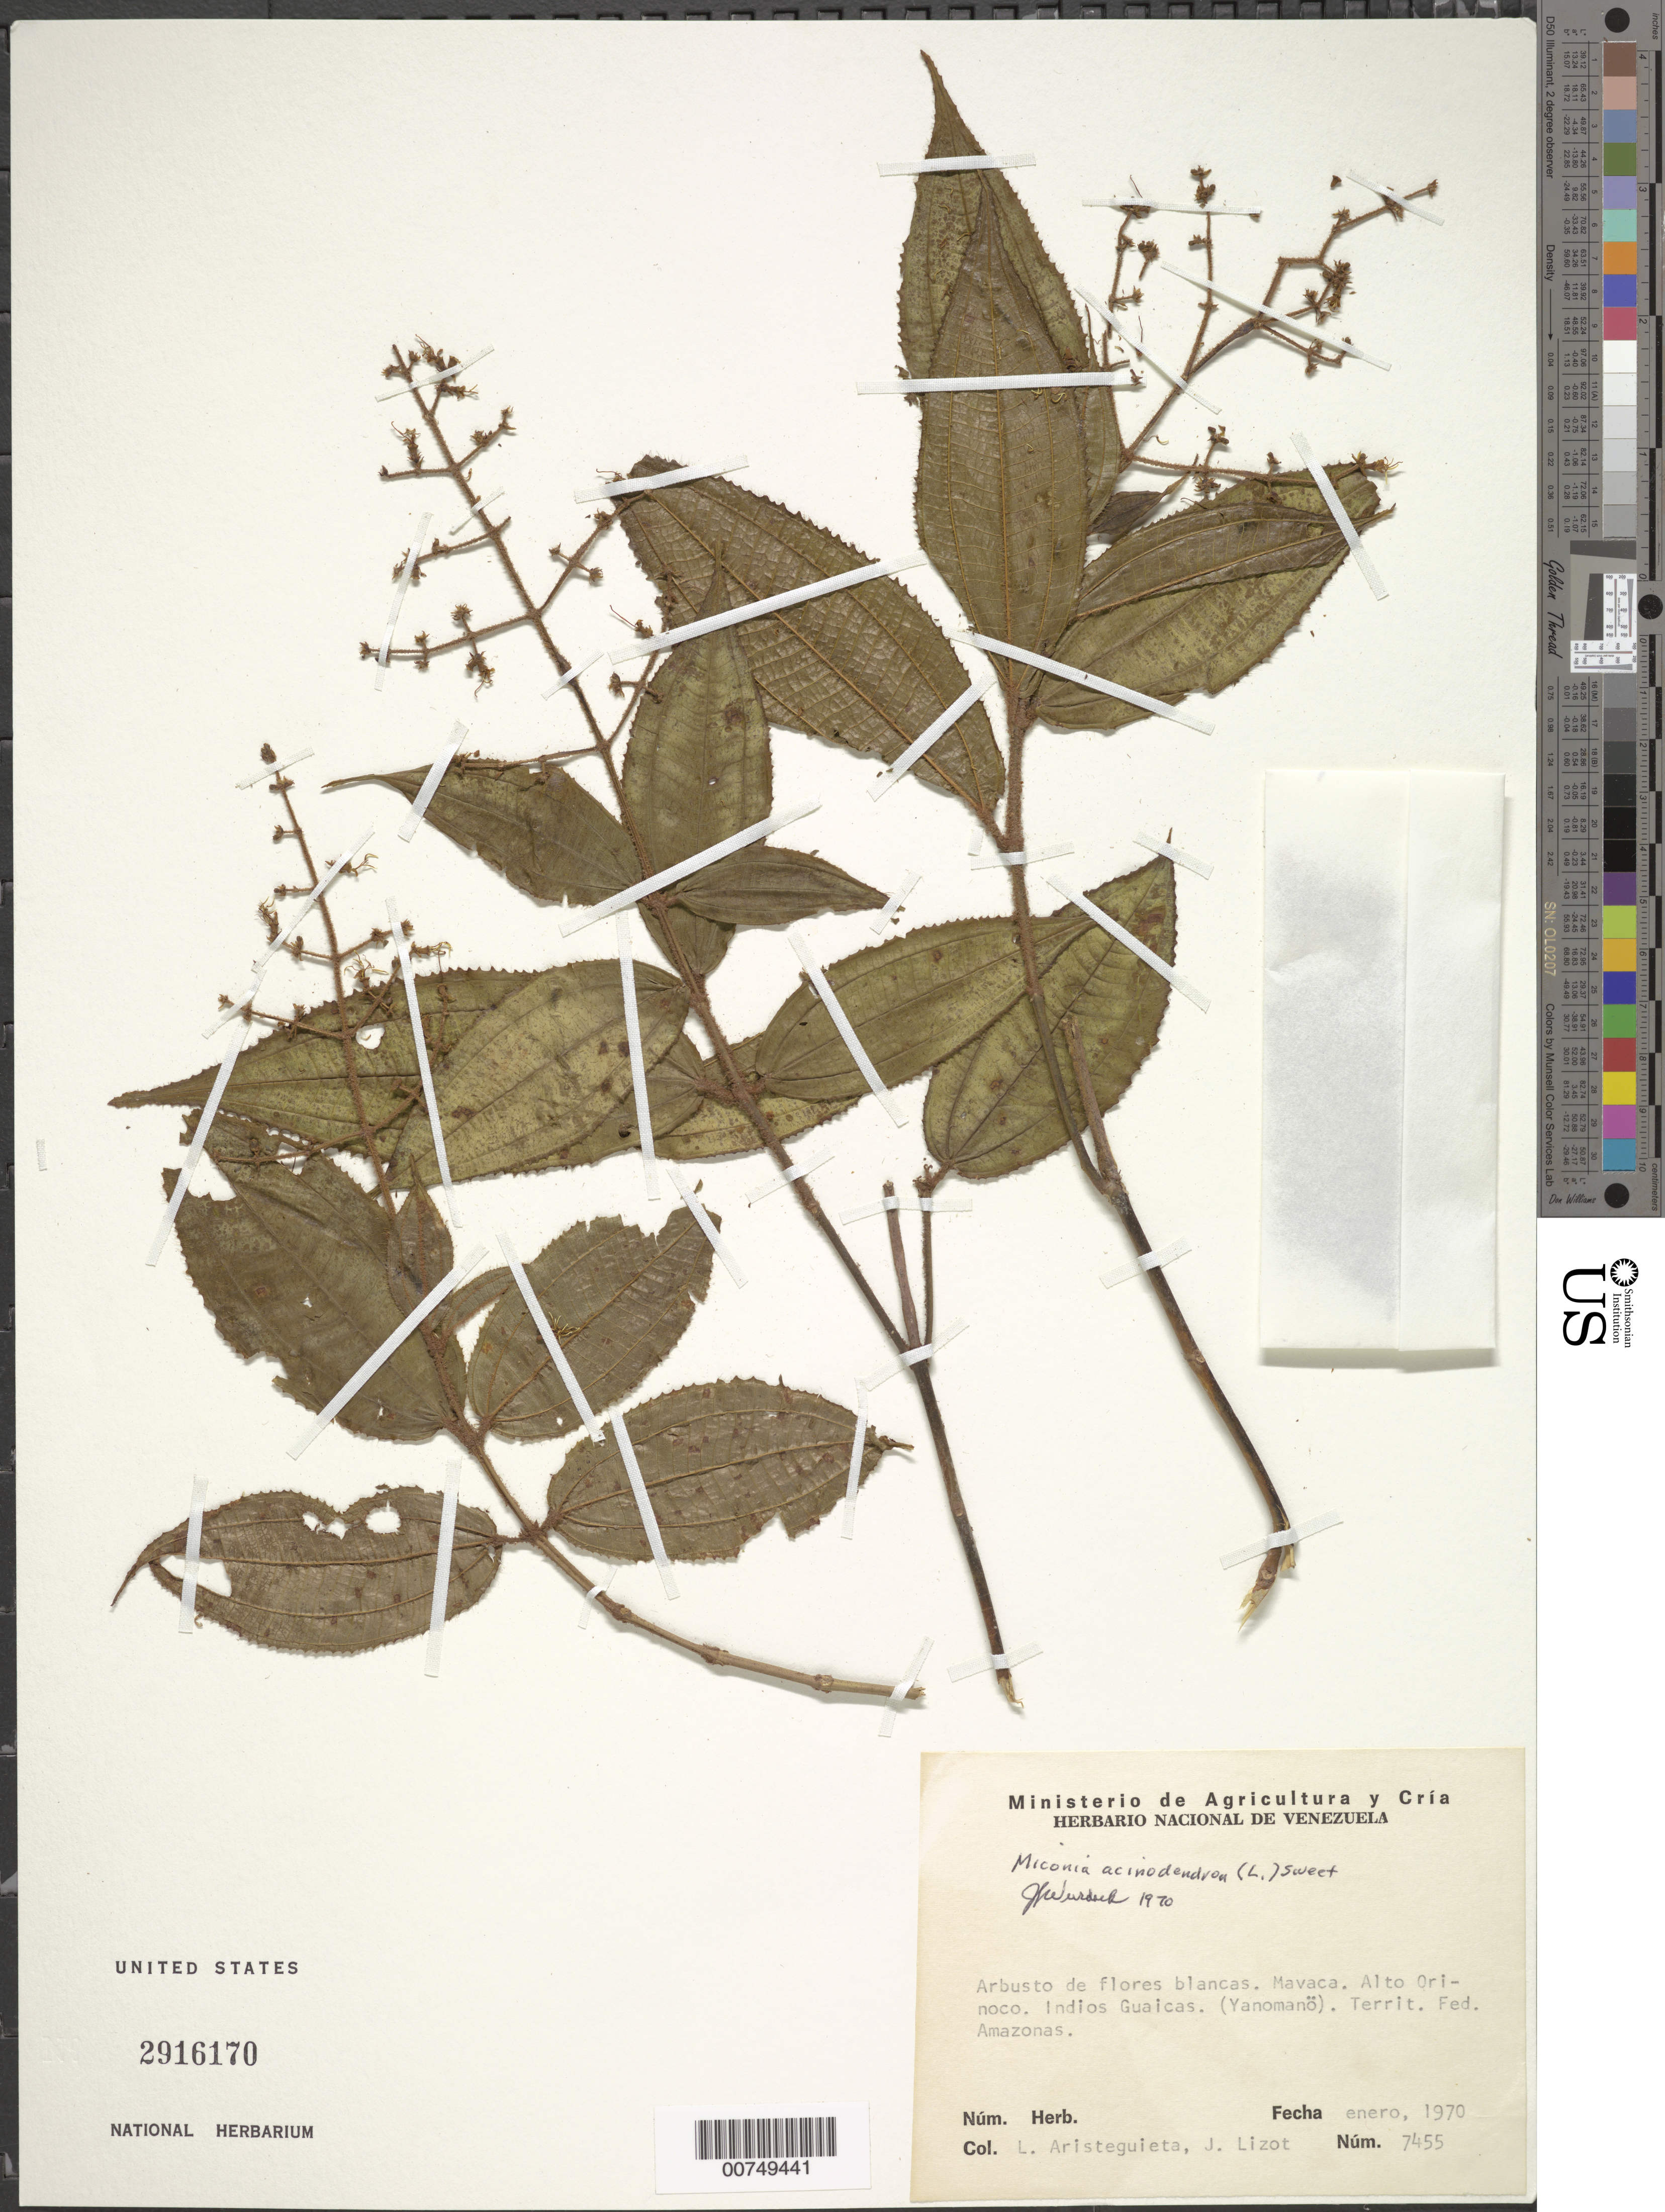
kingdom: Plantae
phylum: Tracheophyta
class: Magnoliopsida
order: Myrtales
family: Melastomataceae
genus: Miconia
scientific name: Miconia acinodendron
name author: (L.) Sweet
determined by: Wurdack, John J., (US), US (UNITED STATES)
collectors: L. Aristeguieta & J. Lizot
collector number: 7455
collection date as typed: Jan-70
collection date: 1970-01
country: Venezuela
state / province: Amazonas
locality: Mavaca, Alto Orinoco, Indios Guaicas (Yanomanö)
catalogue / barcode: US 2916170